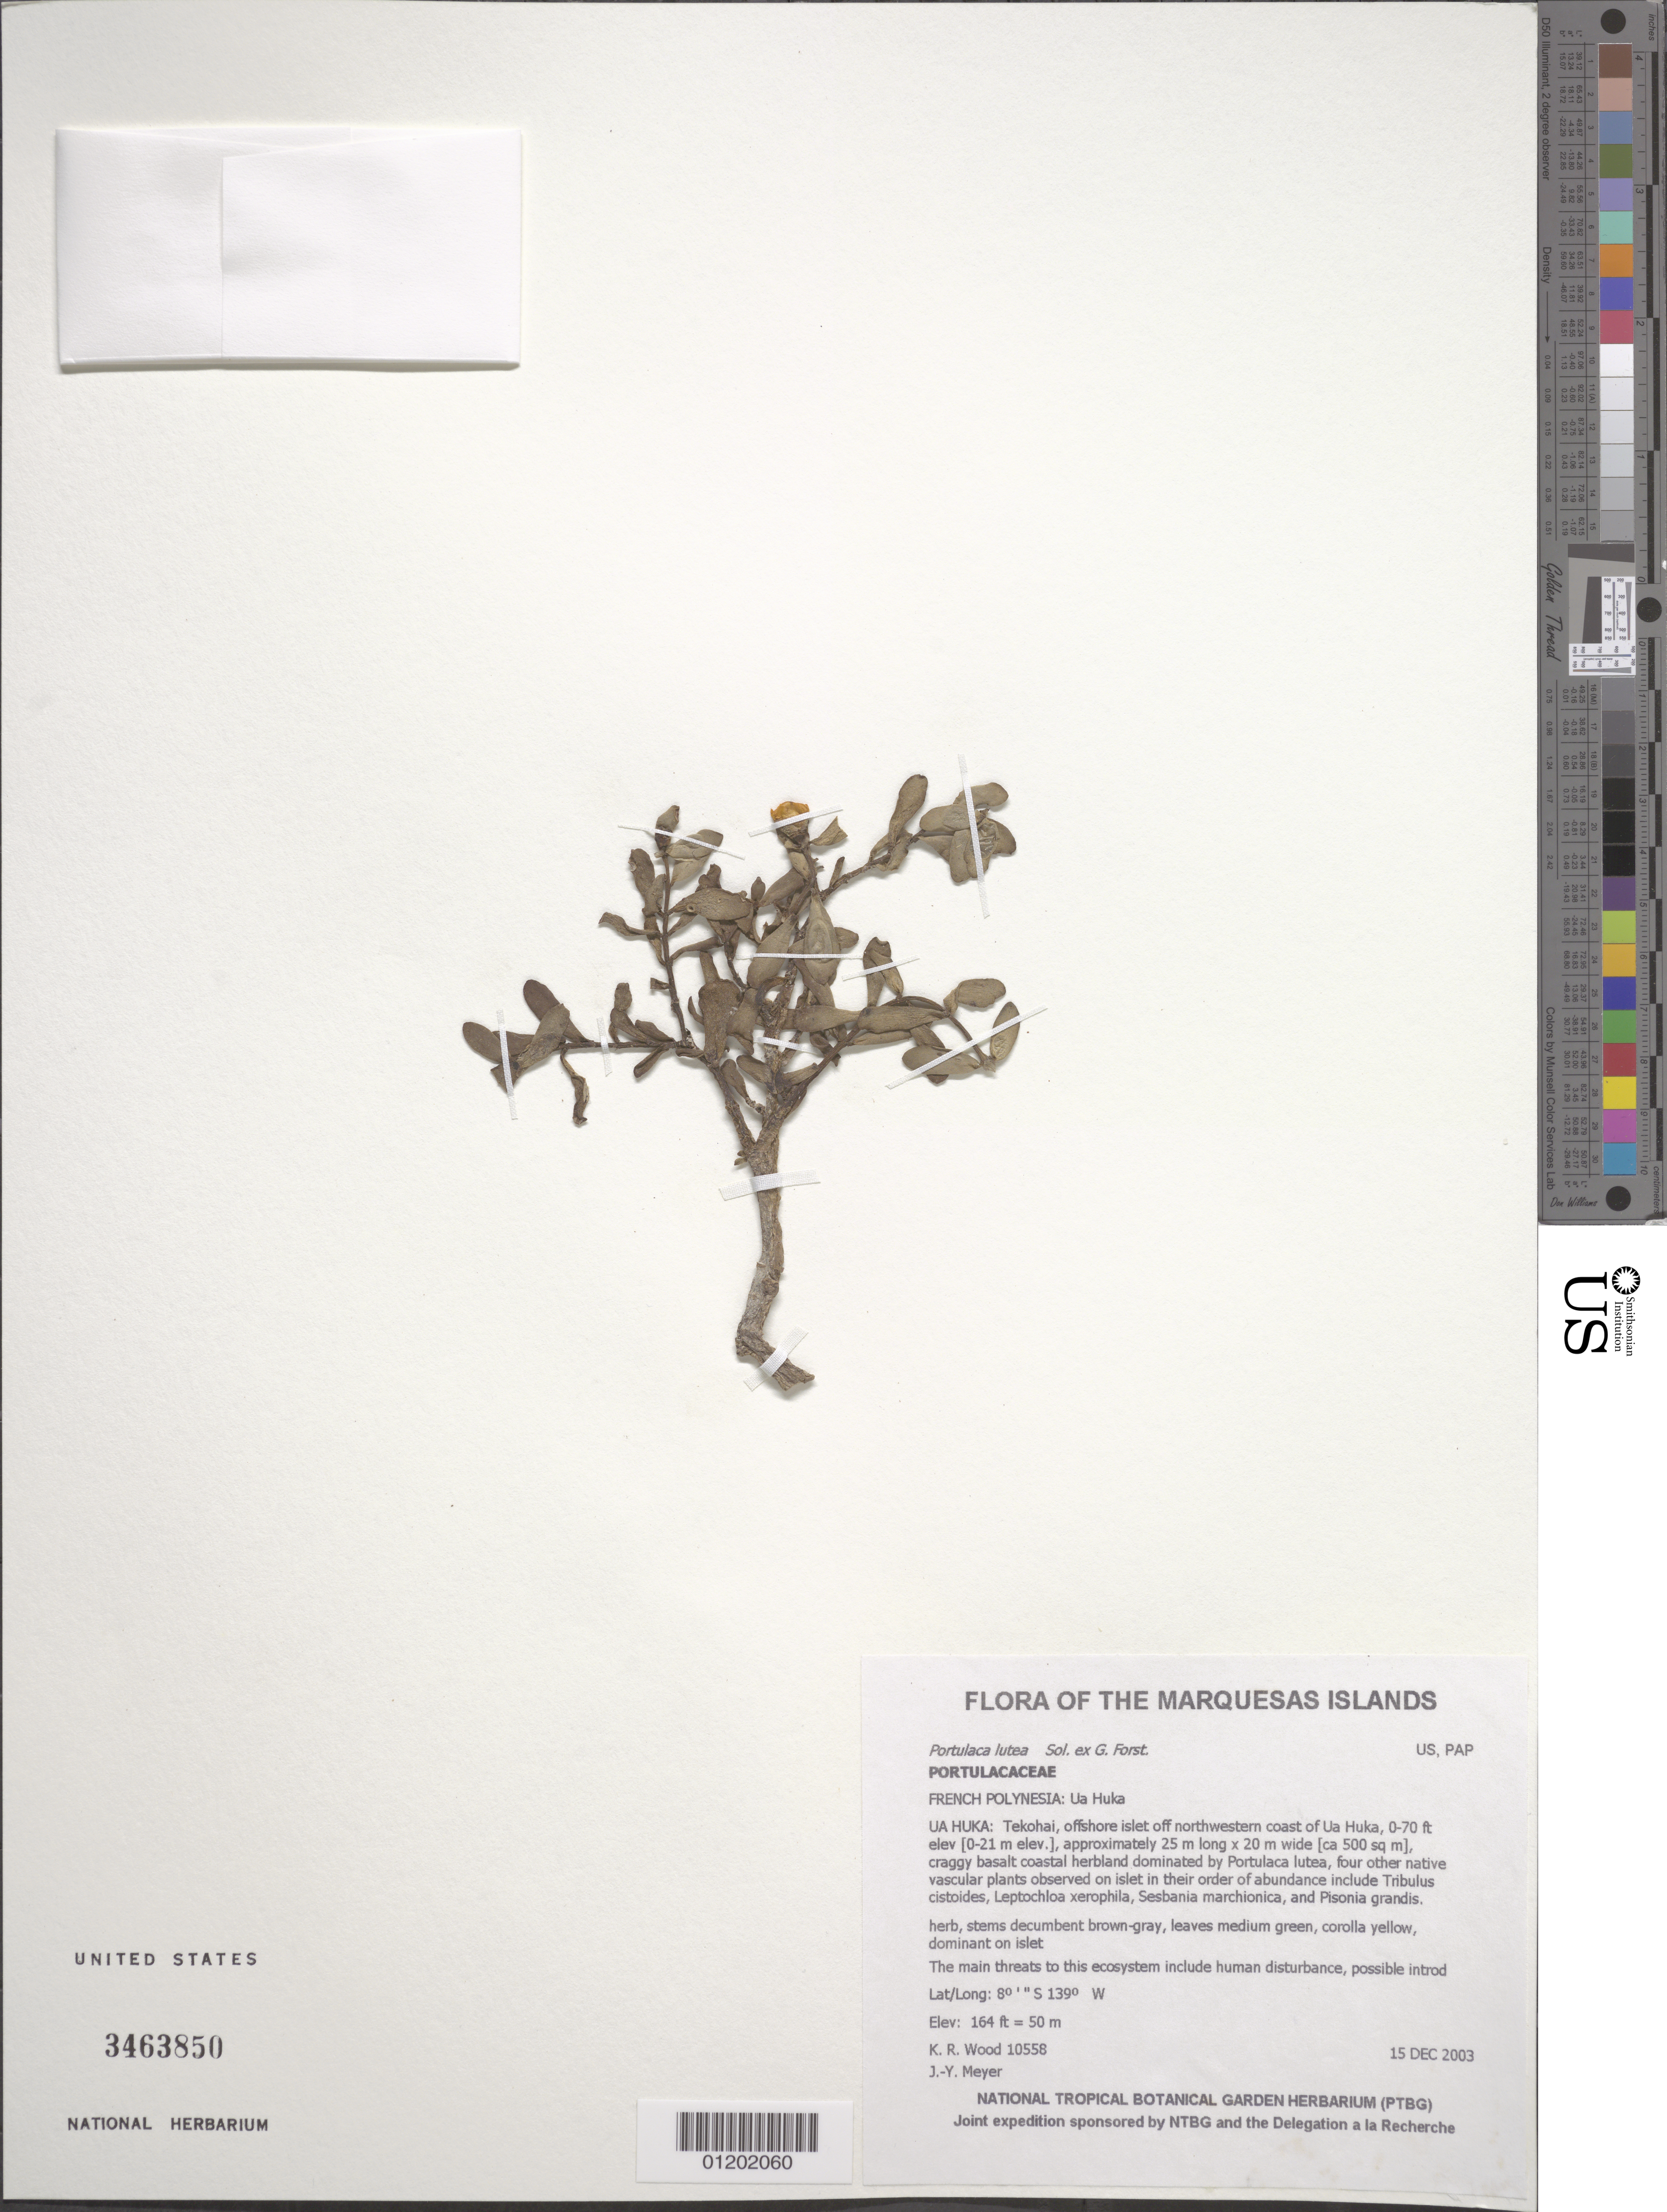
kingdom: Plantae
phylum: Tracheophyta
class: Magnoliopsida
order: Caryophyllales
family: Portulacaceae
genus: Portulaca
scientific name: Portulaca lutea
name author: Sol. ex G. Forst.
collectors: K. R. Wood & J.-Y. Meyer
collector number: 10558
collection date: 2003-12-15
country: French Polynesia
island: Ua Huka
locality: Tekohai, offshore islet off northwestern coast of Ua Huka, 0-70 ft elev [0-21 m elev.], approximately 25 m long x 20 m wide [ca 500 sq m]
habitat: Craggy basalt coastal herbland. Moderate slope, open, dry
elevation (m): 50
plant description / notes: Human disturbance, possible introduction of Rattus sp., and competition with non-native plant taxa such as Cenchrus echinatus, Portulaca oleracea, Passiflora foetida, Digitaria ciliaris, and Amaranthus viridis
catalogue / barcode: US 3463850